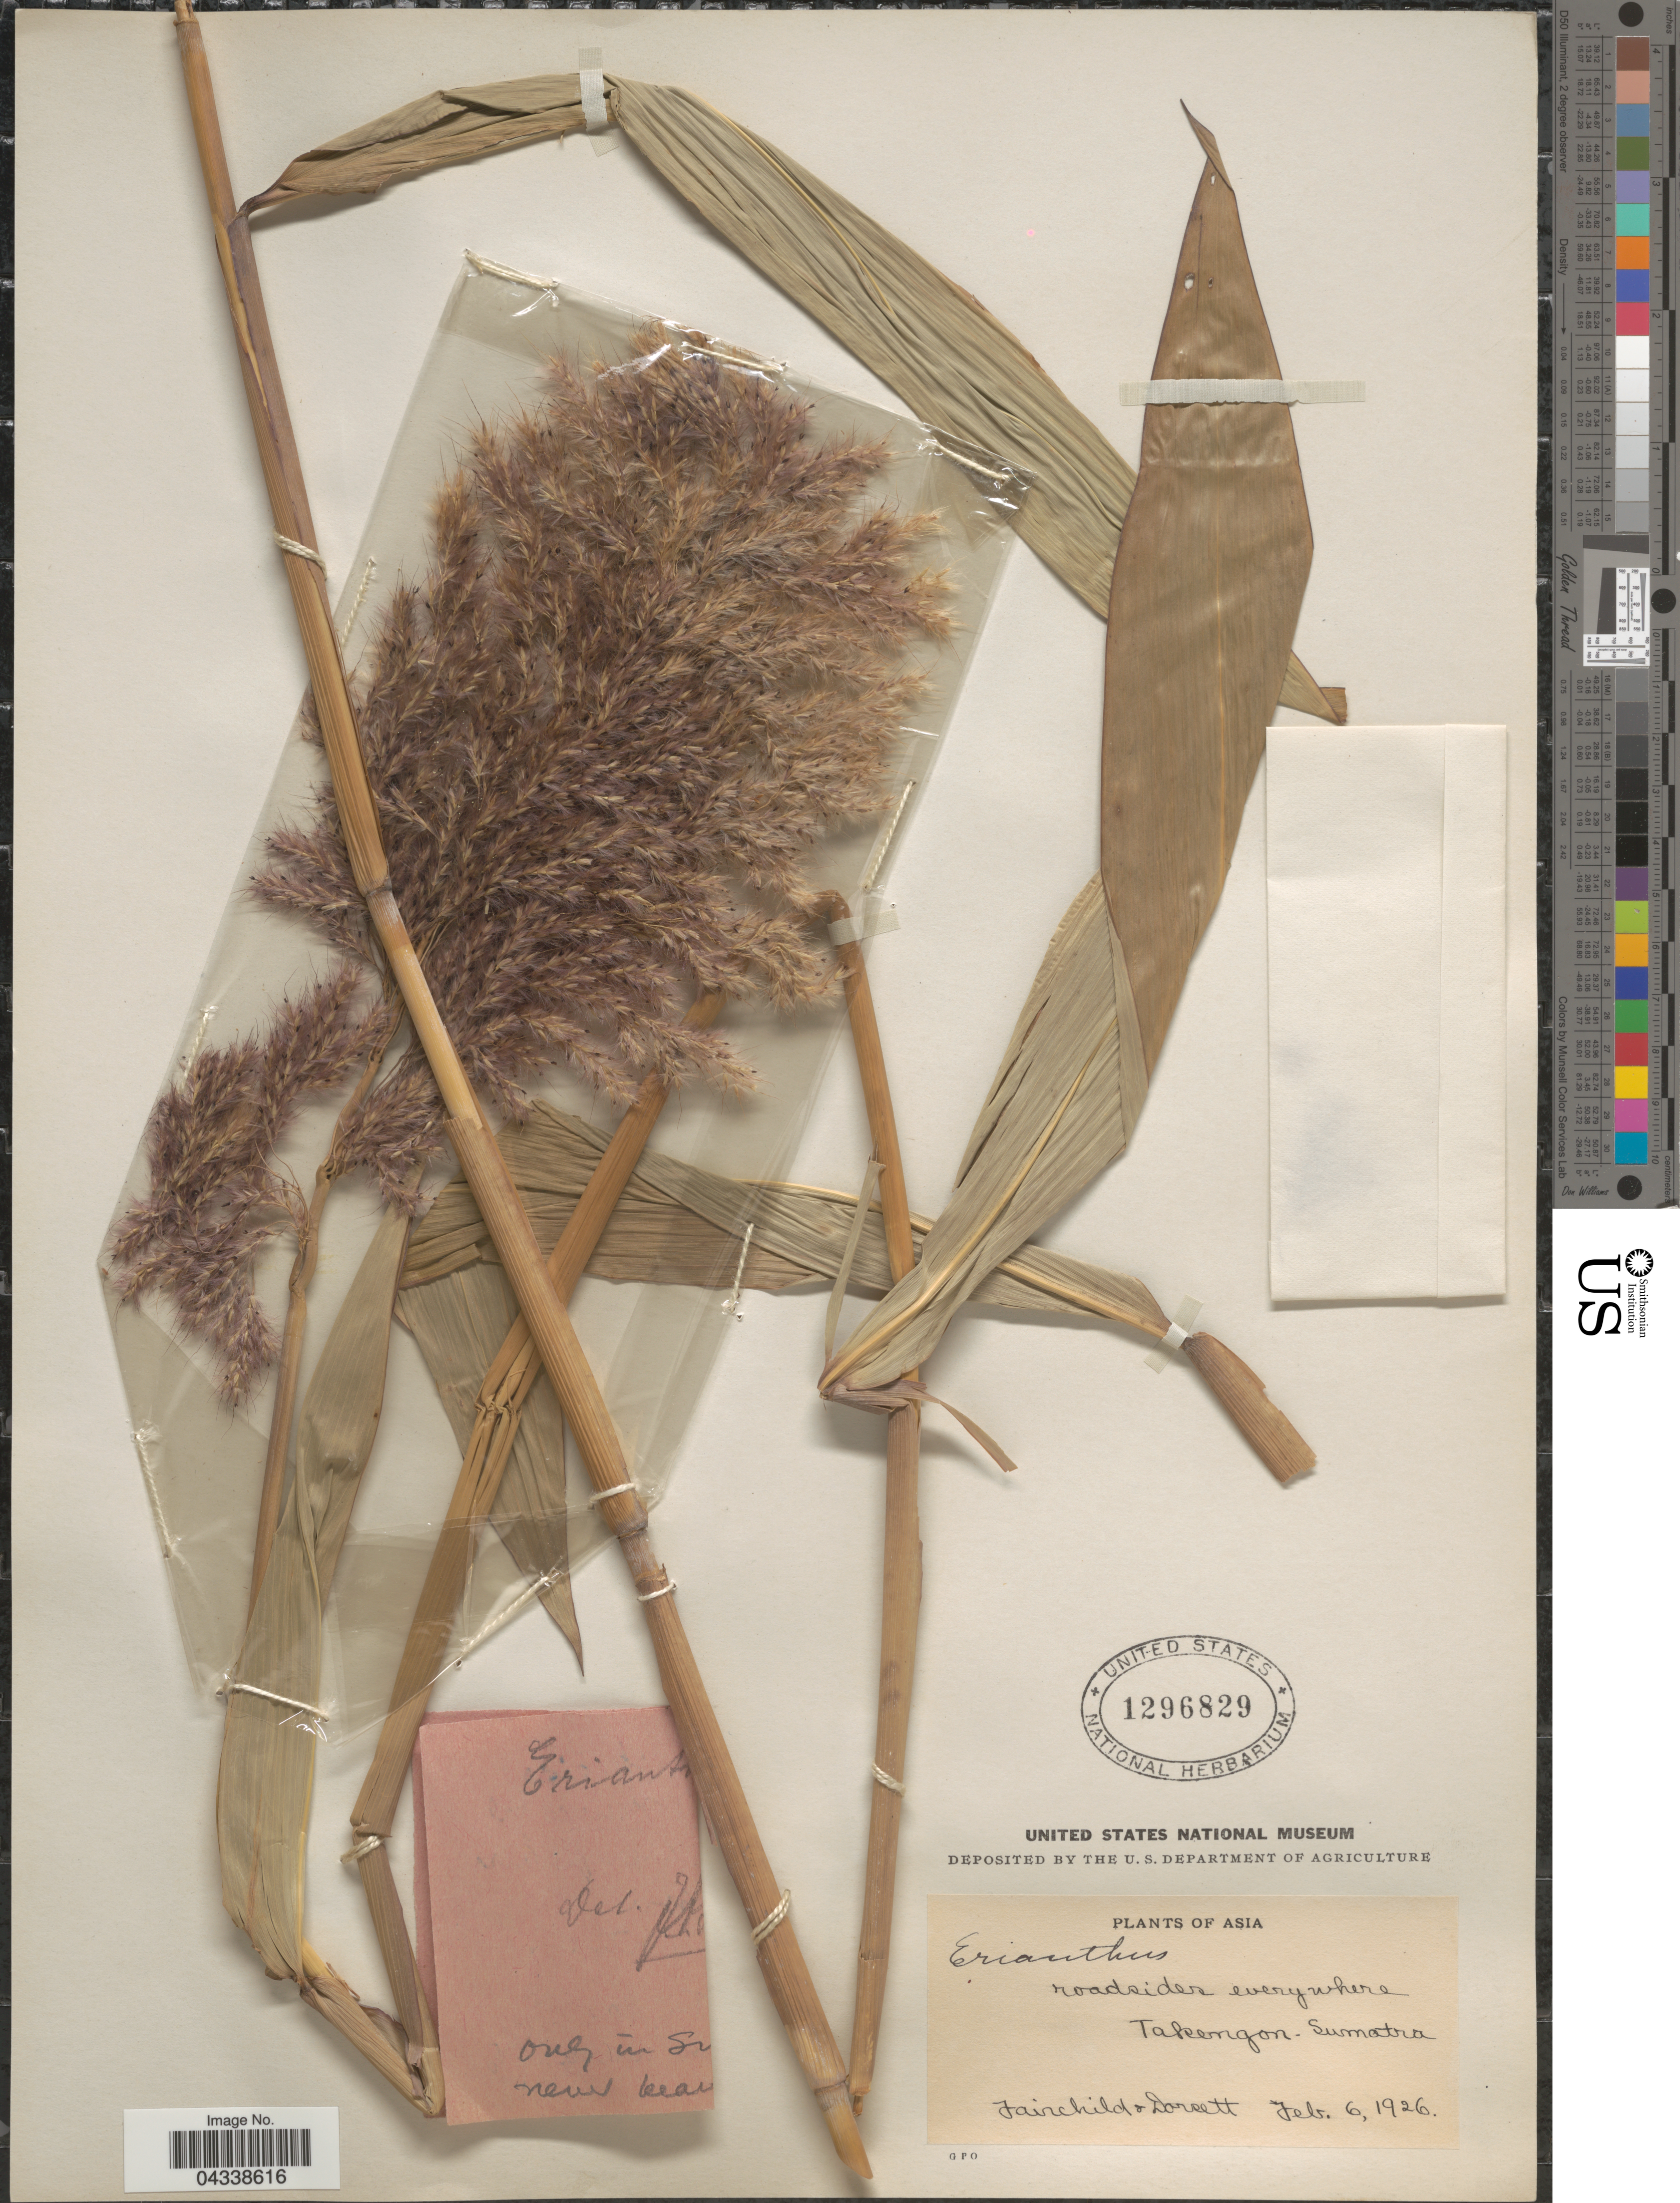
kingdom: Plantae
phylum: Tracheophyta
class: Liliopsida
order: Poales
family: Poaceae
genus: Saccharum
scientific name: Saccharum beccarii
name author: (Stapf) Cope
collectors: -. Fairchild & -- Dorsett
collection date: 1926-02-06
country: Indonesia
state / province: Sumatra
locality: Takengon- Sumatra.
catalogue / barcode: US 1296829